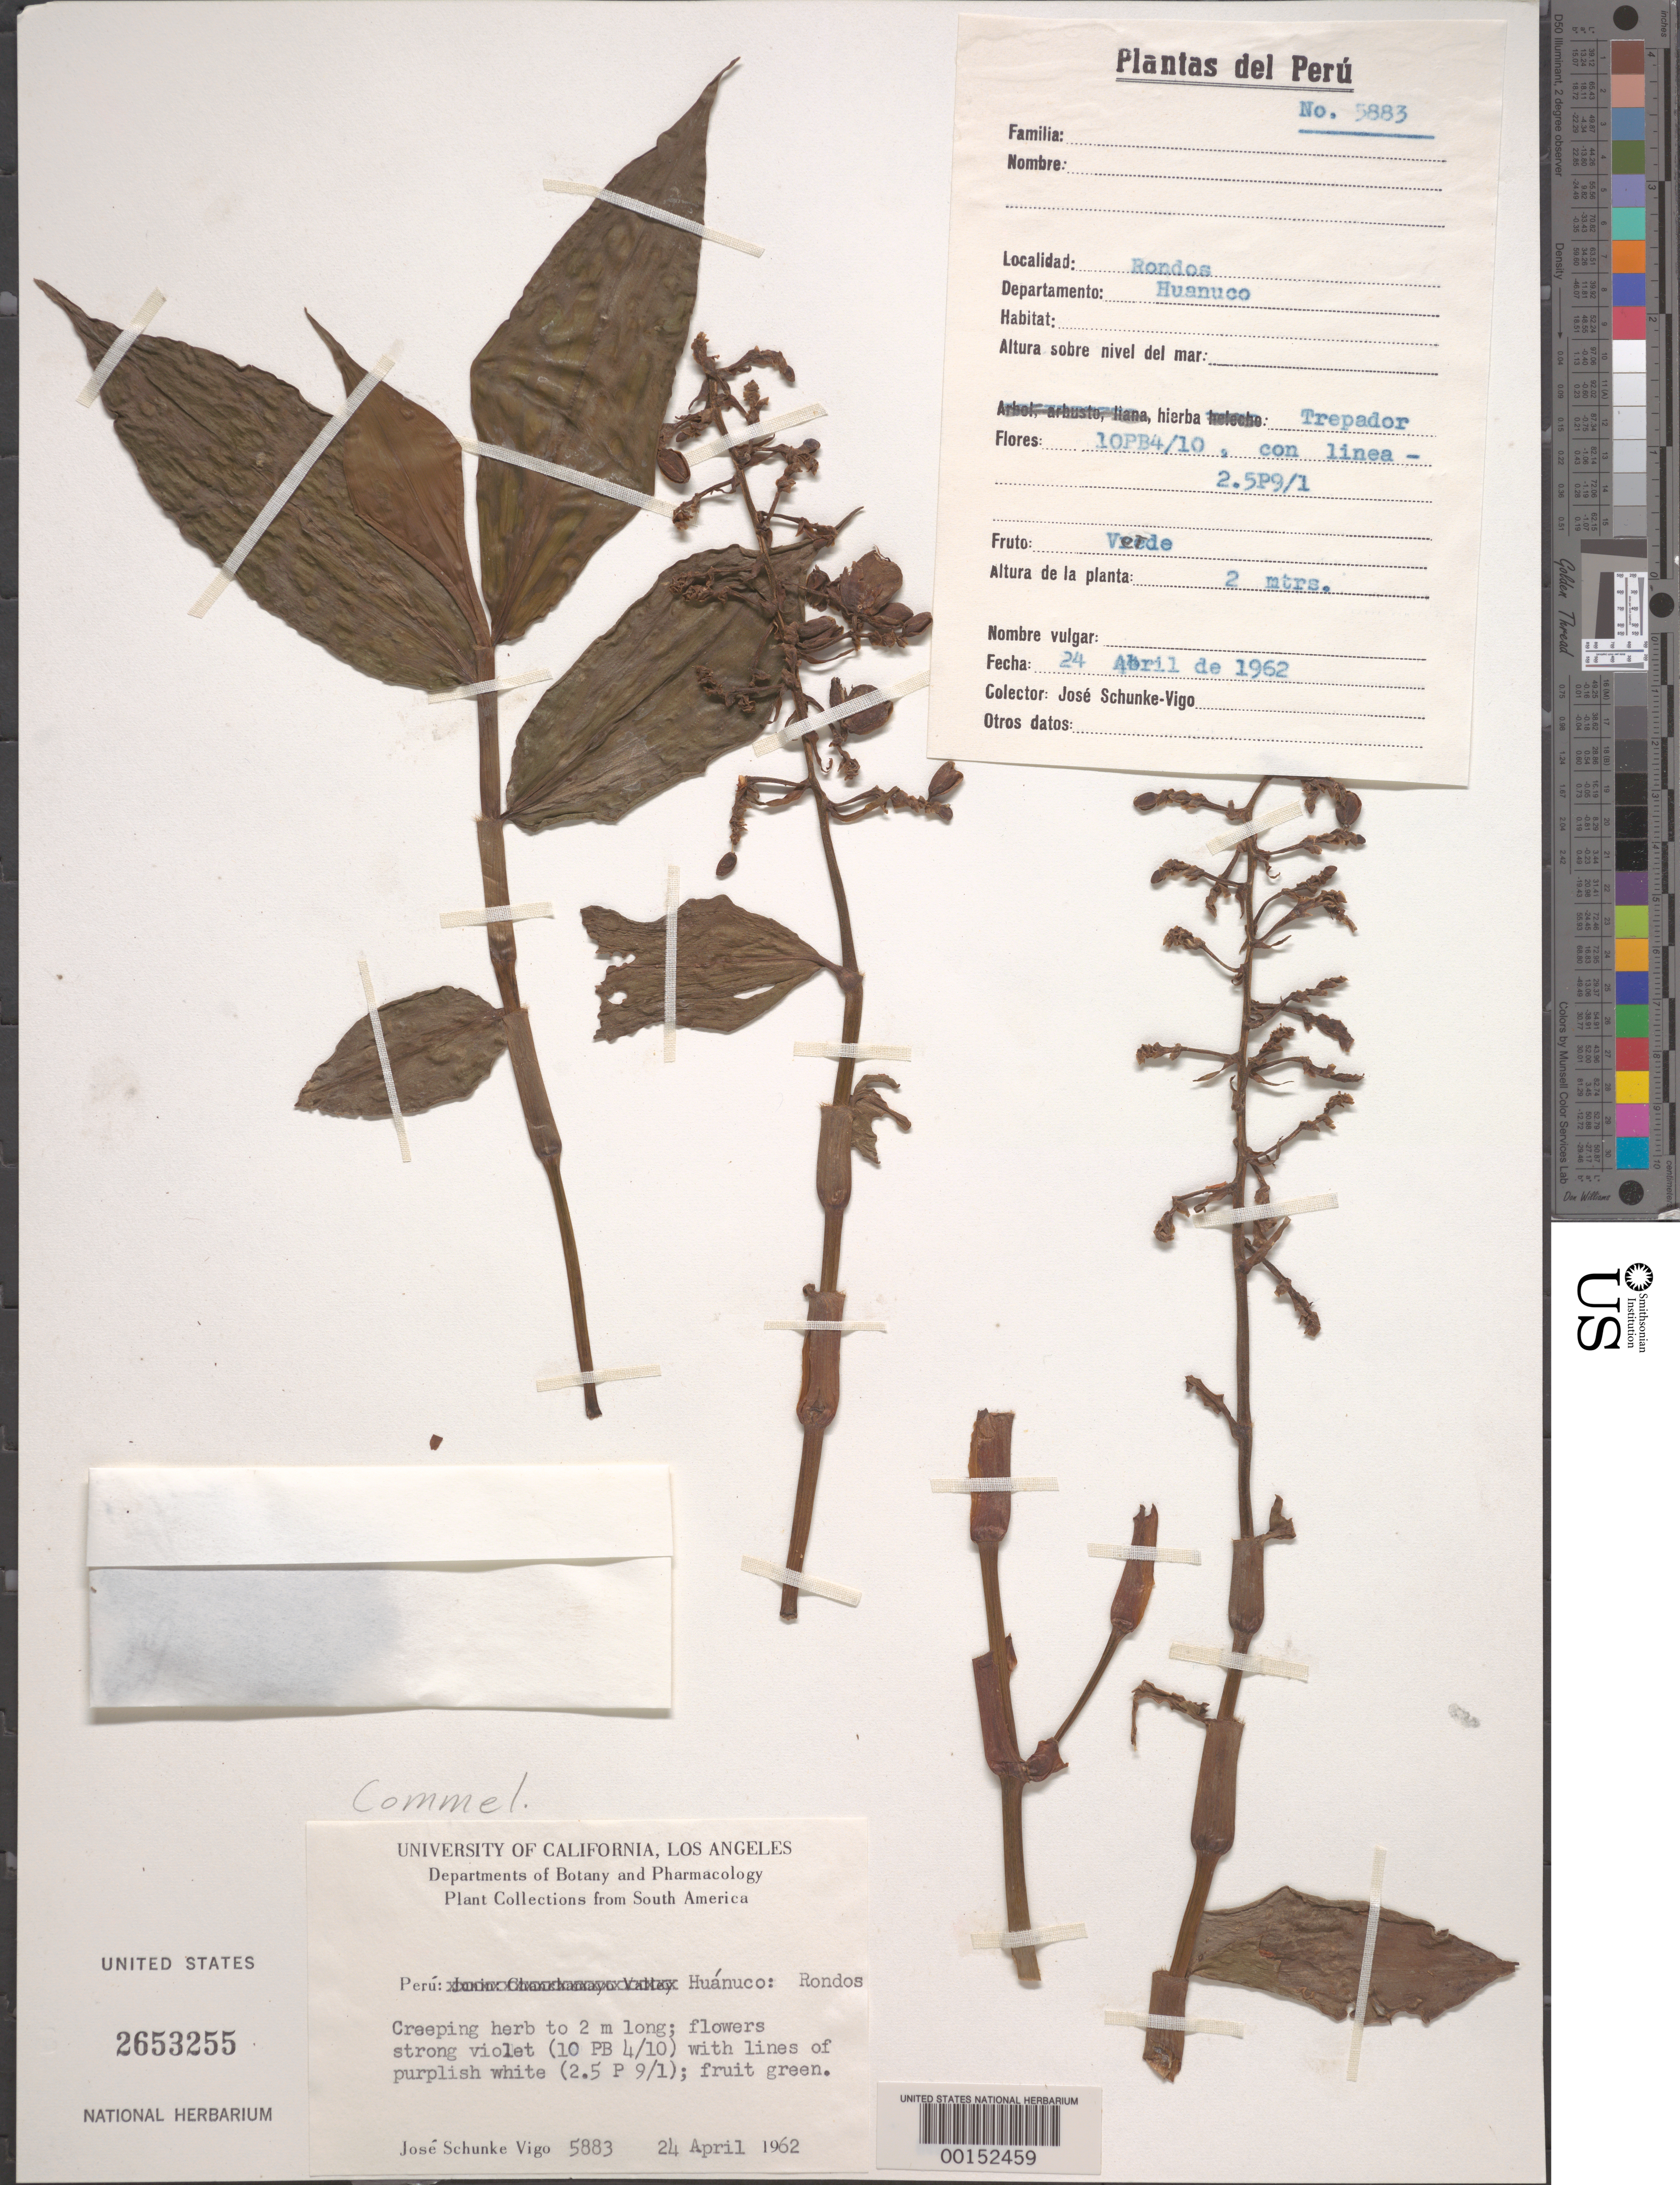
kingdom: Plantae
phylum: Tracheophyta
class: Liliopsida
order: Commelinales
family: Commelinaceae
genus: Dichorisandra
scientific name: Dichorisandra hexandra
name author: (Aubl.) Standl.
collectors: J. Schunke Vigo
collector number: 5883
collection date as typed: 24 Apr 1962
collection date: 1962-04-24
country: Peru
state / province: Huánuco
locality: Rondos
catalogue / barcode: US 2653255